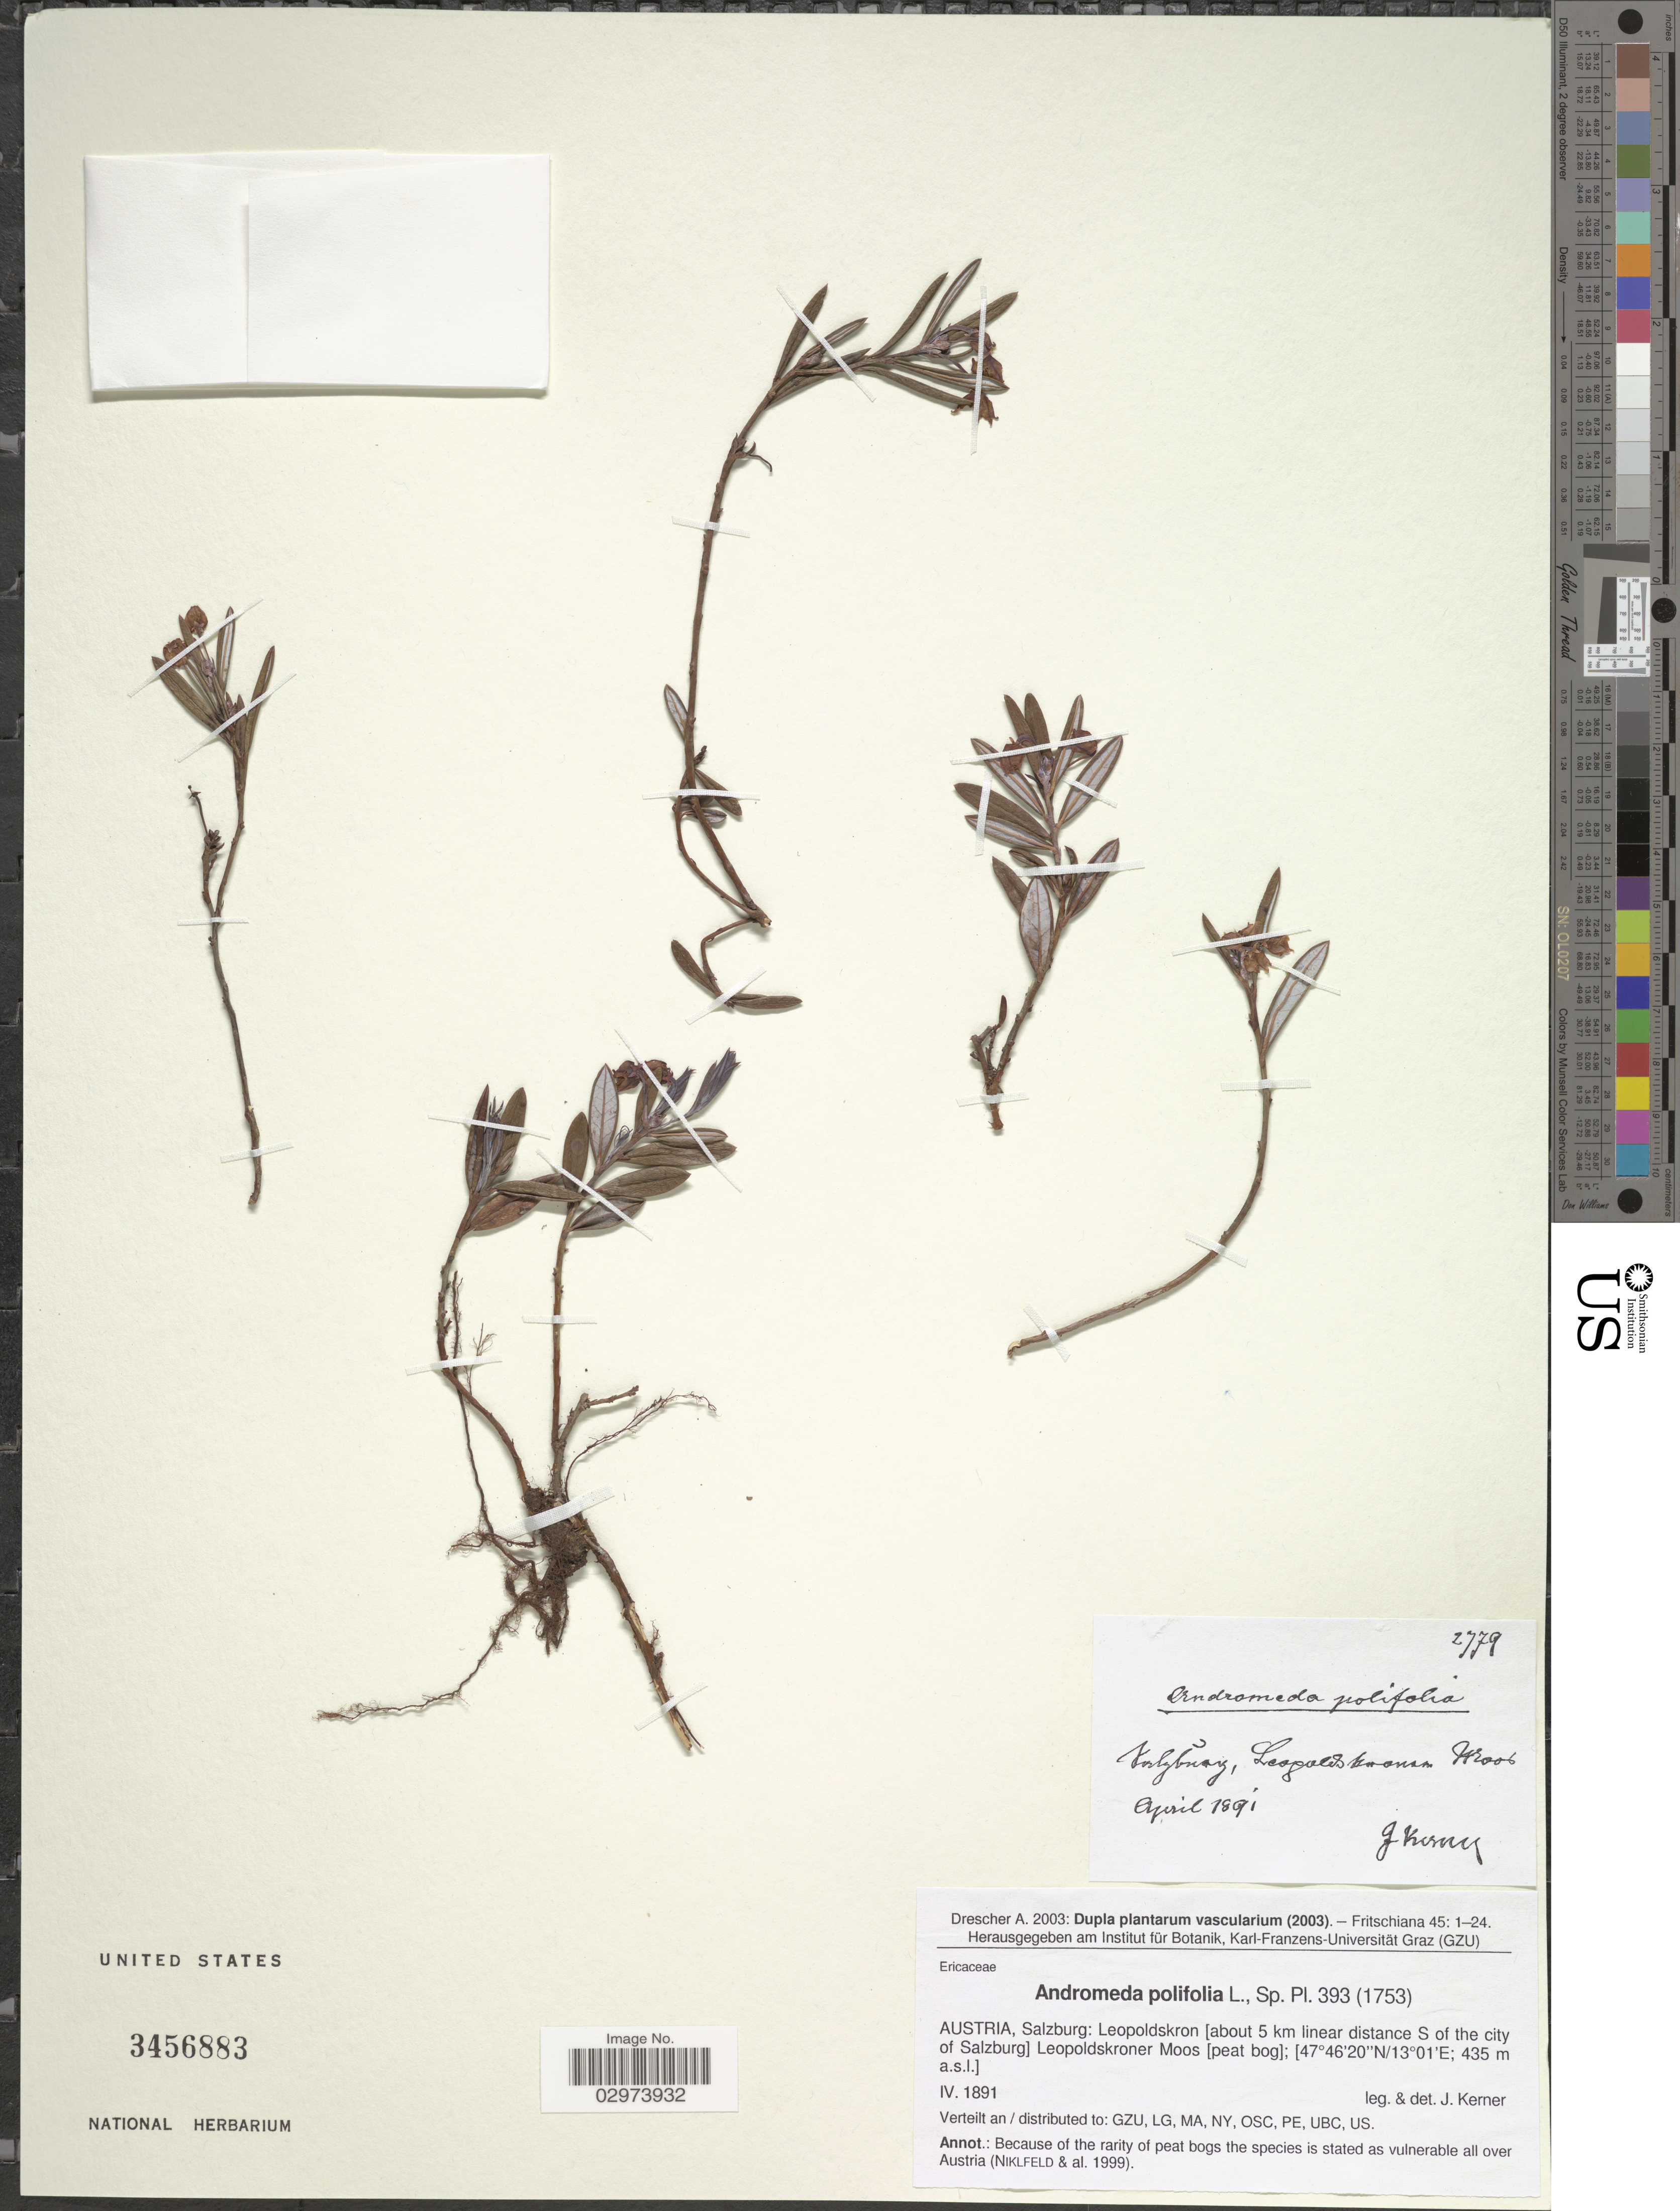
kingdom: Plantae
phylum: Tracheophyta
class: Magnoliopsida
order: Ericales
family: Ericaceae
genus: Andromeda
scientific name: Andromeda polifolia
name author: L.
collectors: J. Kerner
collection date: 1891-04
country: Austria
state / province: Salzburg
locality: Salzburg: Leopoldskron [about 5 km linear distance S of the city of Salzburg] Leopoldskroner Moos [peat bog].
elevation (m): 435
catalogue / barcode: US 3456883